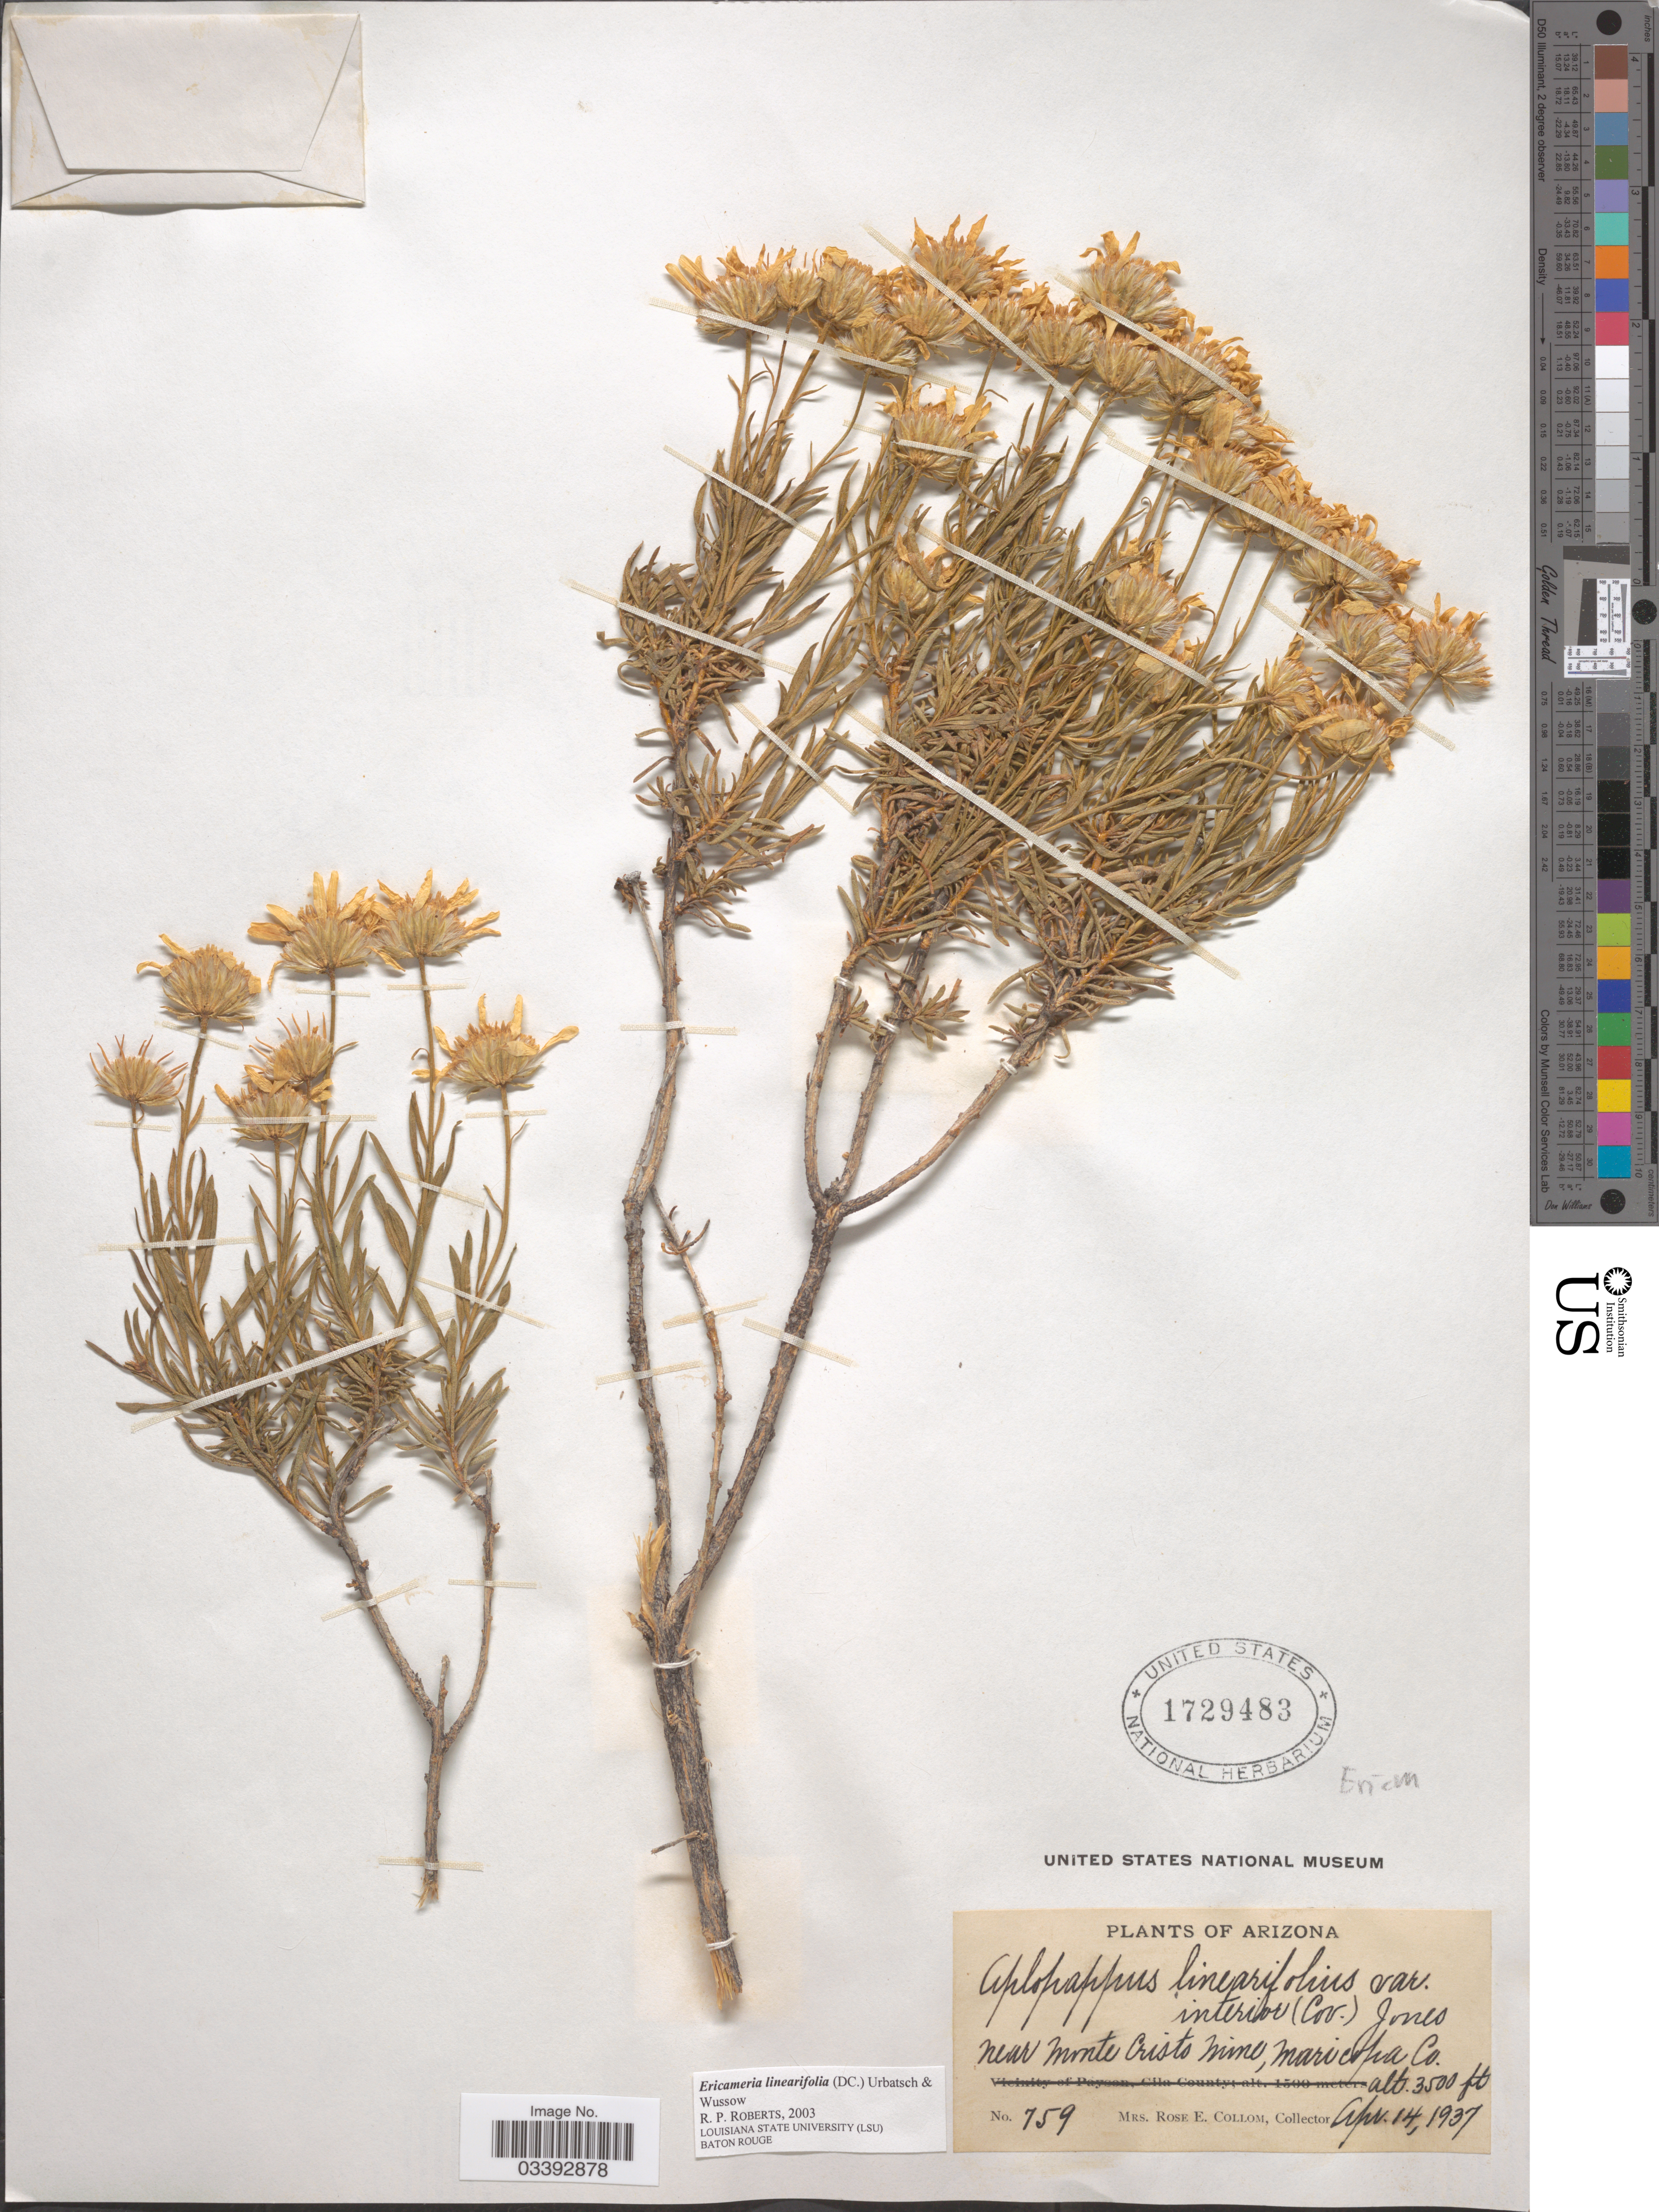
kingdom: Plantae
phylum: Tracheophyta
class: Magnoliopsida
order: Asterales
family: Asteraceae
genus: Ericameria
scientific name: Ericameria linearifolia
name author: (DC.) Urbatsch & Wussow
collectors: R. E. Collom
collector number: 759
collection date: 1937-04-14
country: United States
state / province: Arizona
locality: Near Monte Cristo, Maricopa Co.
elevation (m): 1067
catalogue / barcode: US 1729483